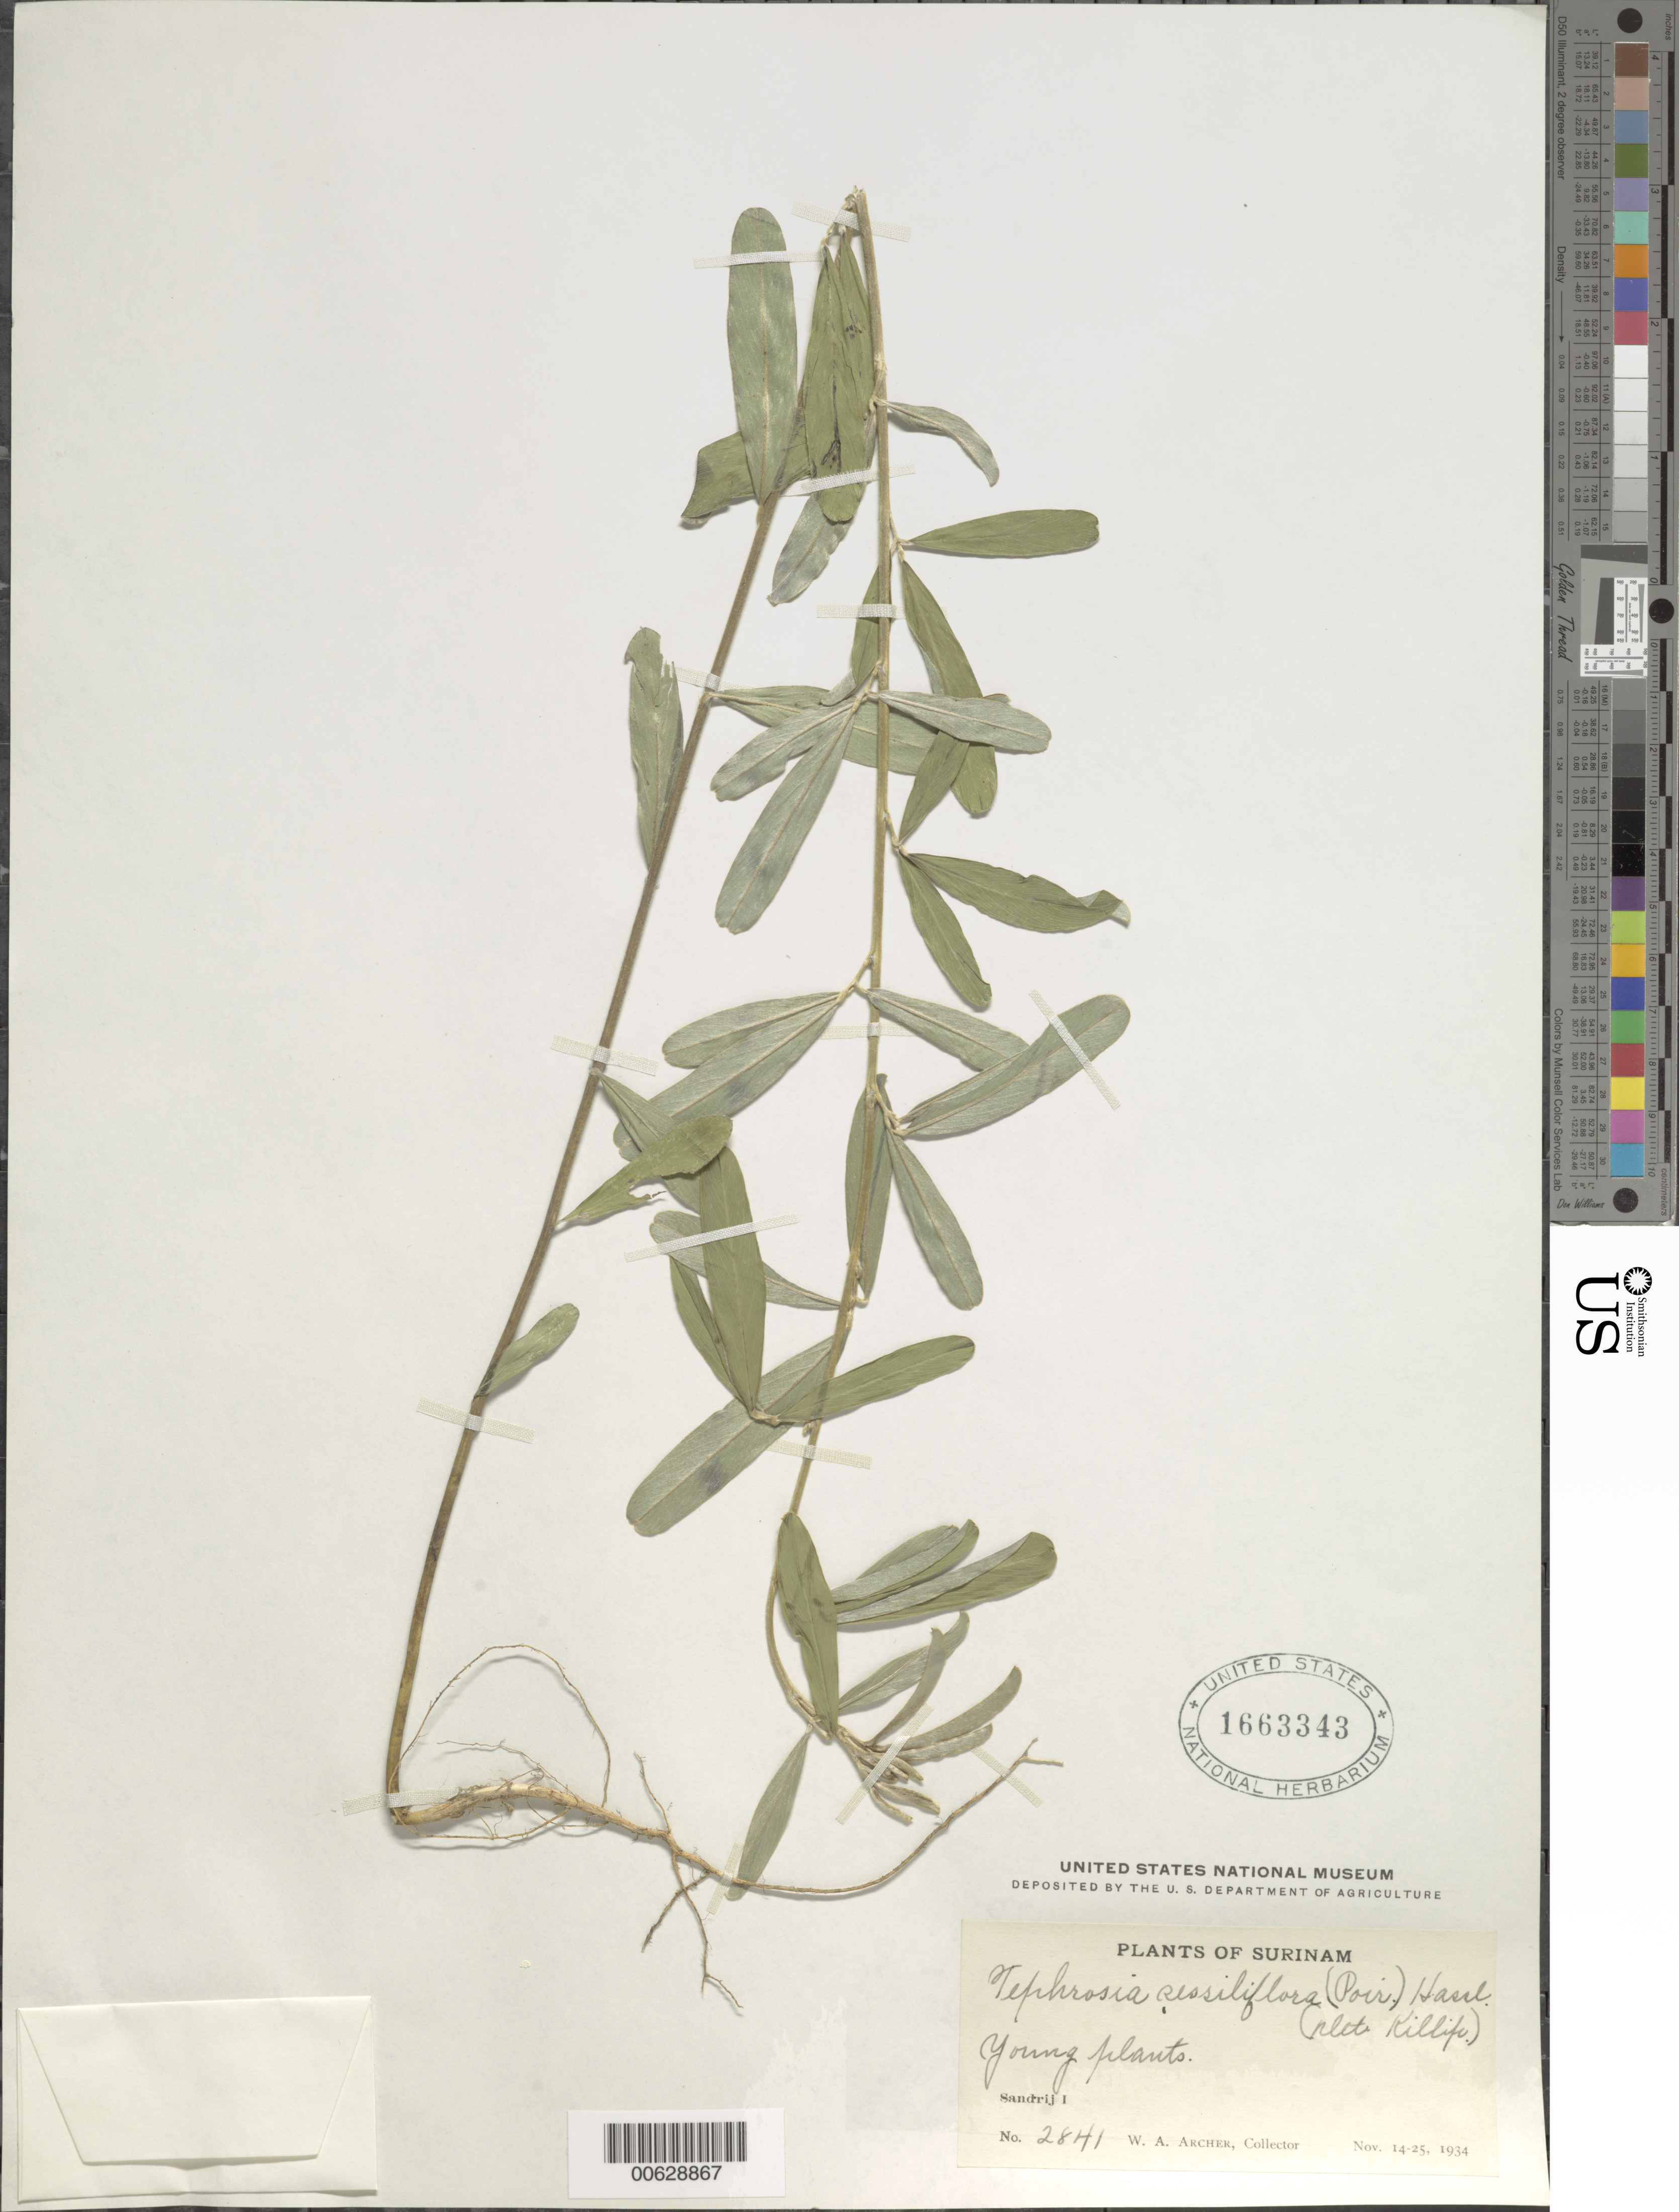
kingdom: Plantae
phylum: Tracheophyta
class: Magnoliopsida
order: Fabales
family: Fabaceae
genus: Tephrosia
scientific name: Tephrosia sessiliflora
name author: (Poir.) Hassl.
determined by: Killip, Ellsworth P.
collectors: W. A. Archer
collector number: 2841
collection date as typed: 14-Nov-34 to 25-Nov-34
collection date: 1934-11-14/1934-11-25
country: Suriname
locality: Zanderij I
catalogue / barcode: US 1663343